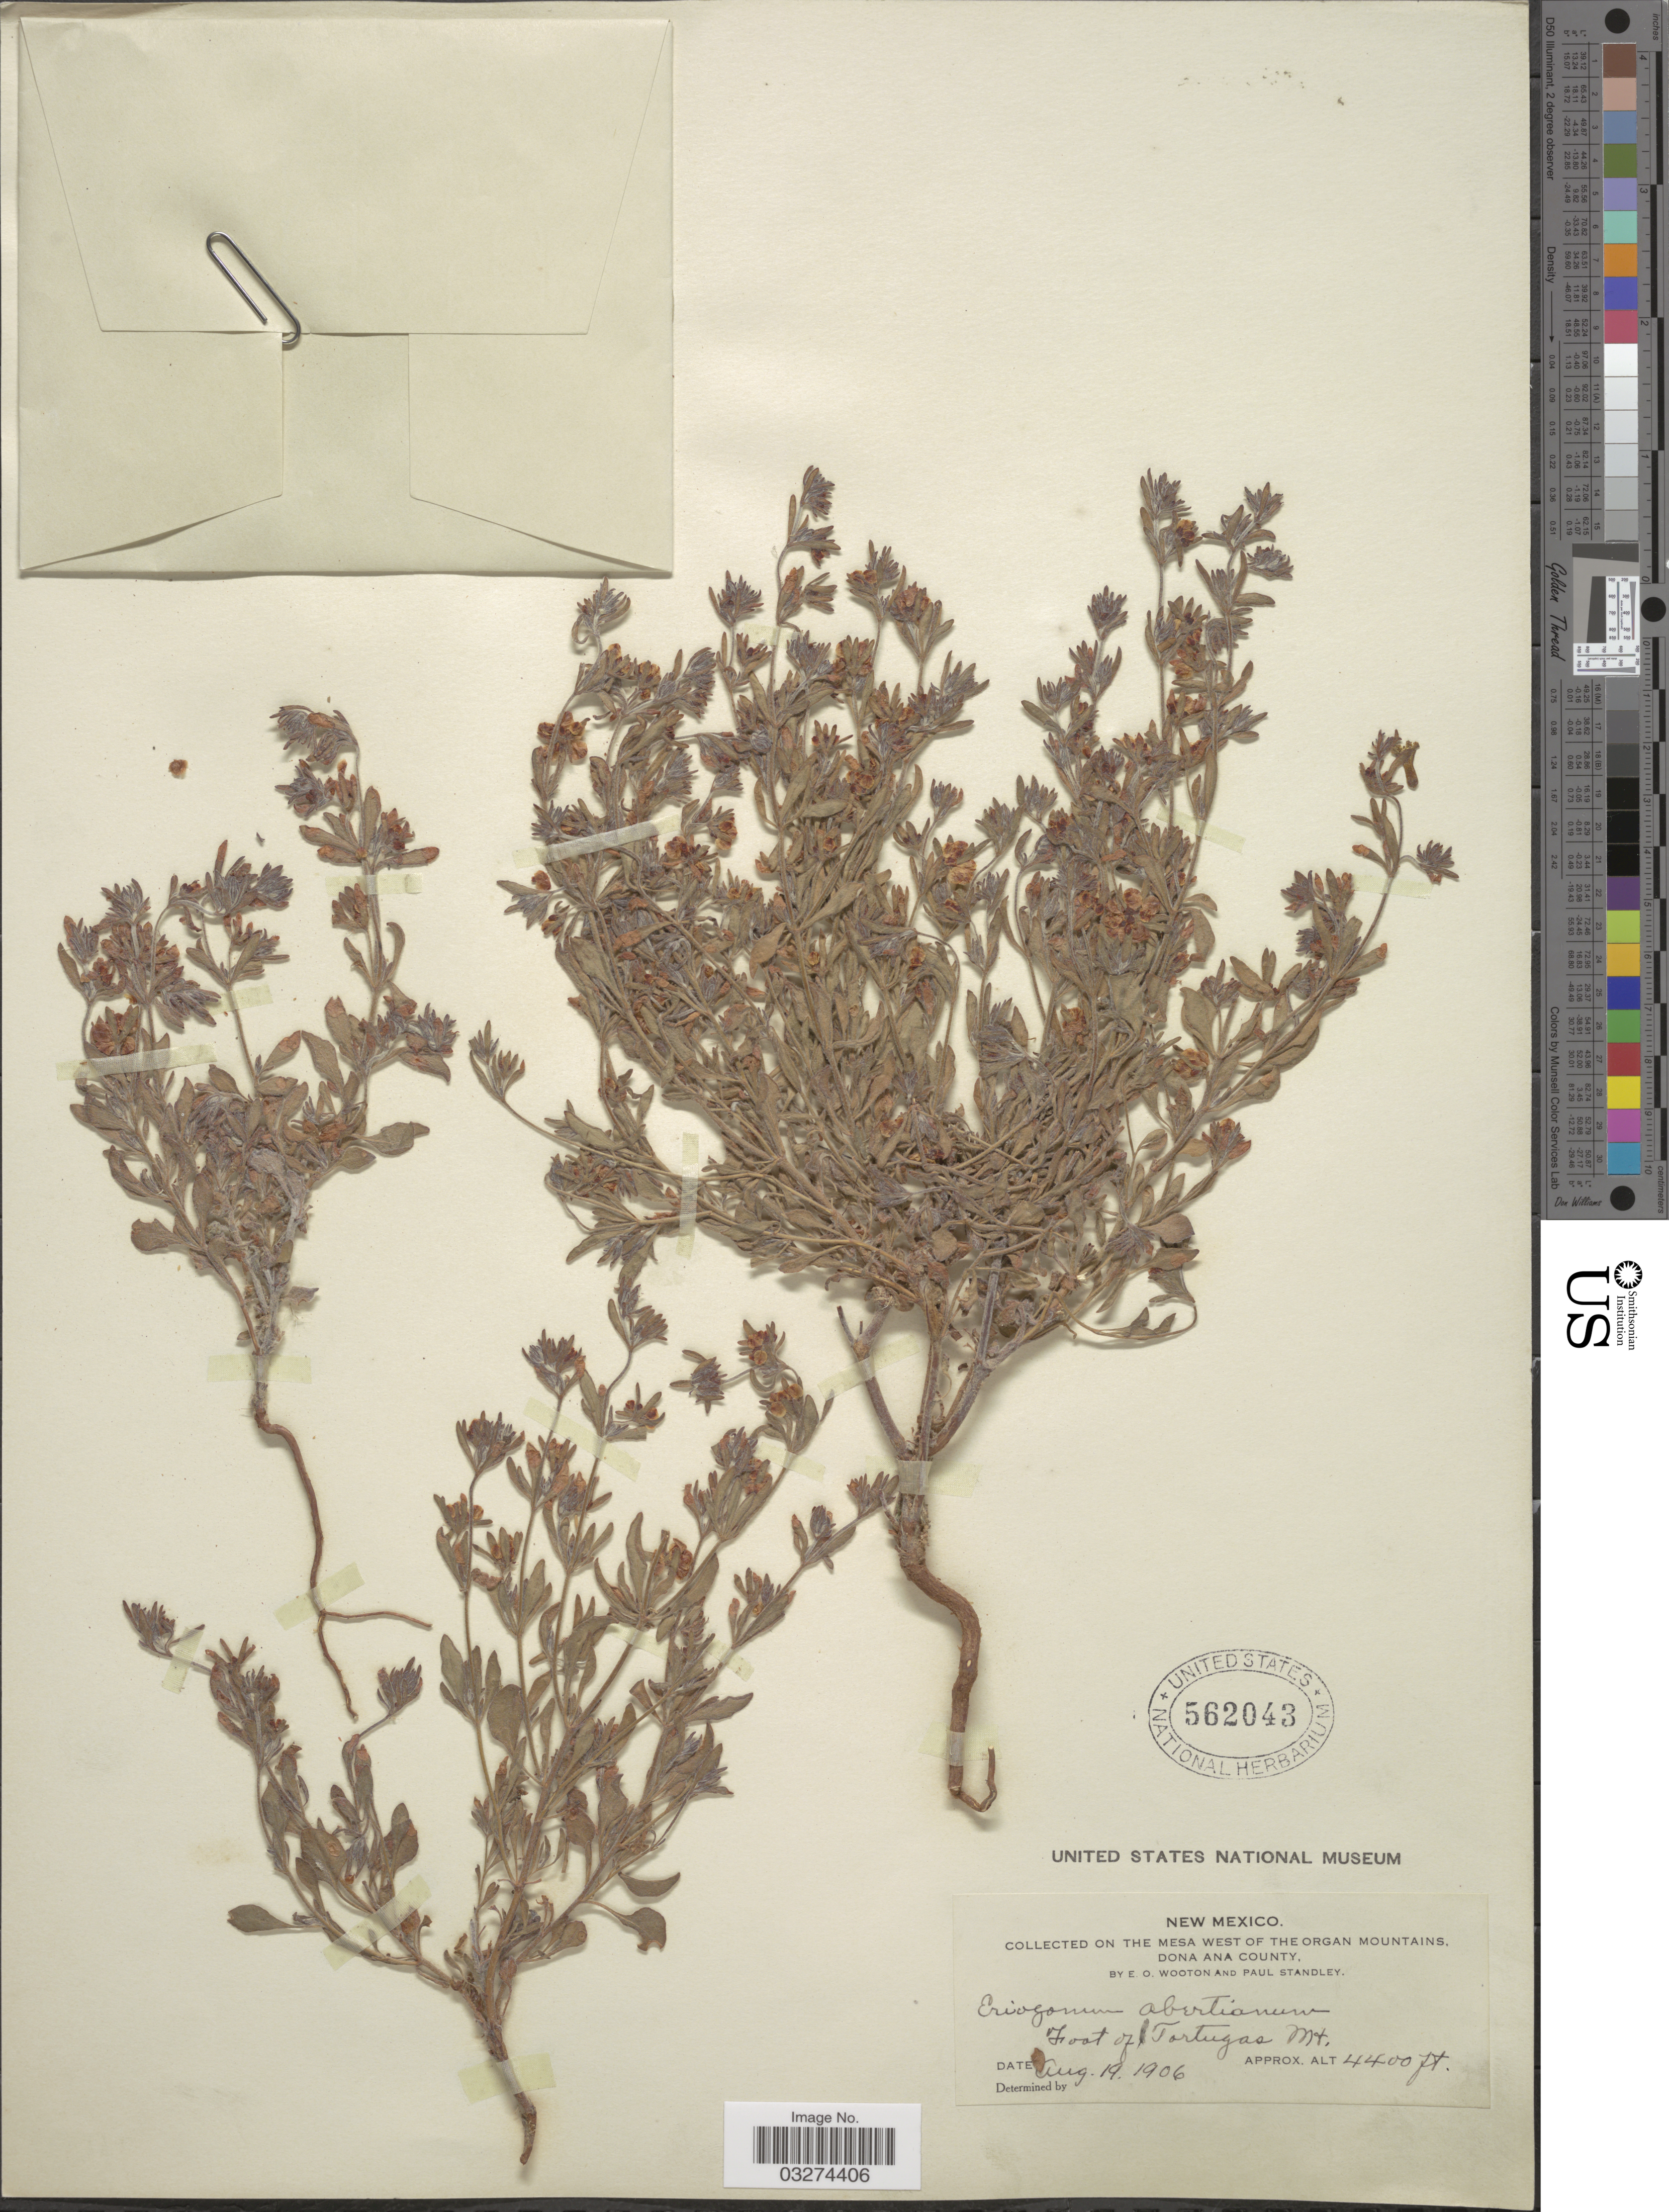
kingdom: Plantae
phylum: Tracheophyta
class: Magnoliopsida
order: Caryophyllales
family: Polygonaceae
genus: Eriogonum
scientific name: Eriogonum abertianum var. ruberrimum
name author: (Gand.) Gand.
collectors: E. O. Wooton & P. C. Standley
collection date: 1906-08-19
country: United States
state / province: New Mexico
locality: On the Mesa west of the Organ Mountains, Dona Ana County, Foot of Tortugas Mt.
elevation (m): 1341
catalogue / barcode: US 562043